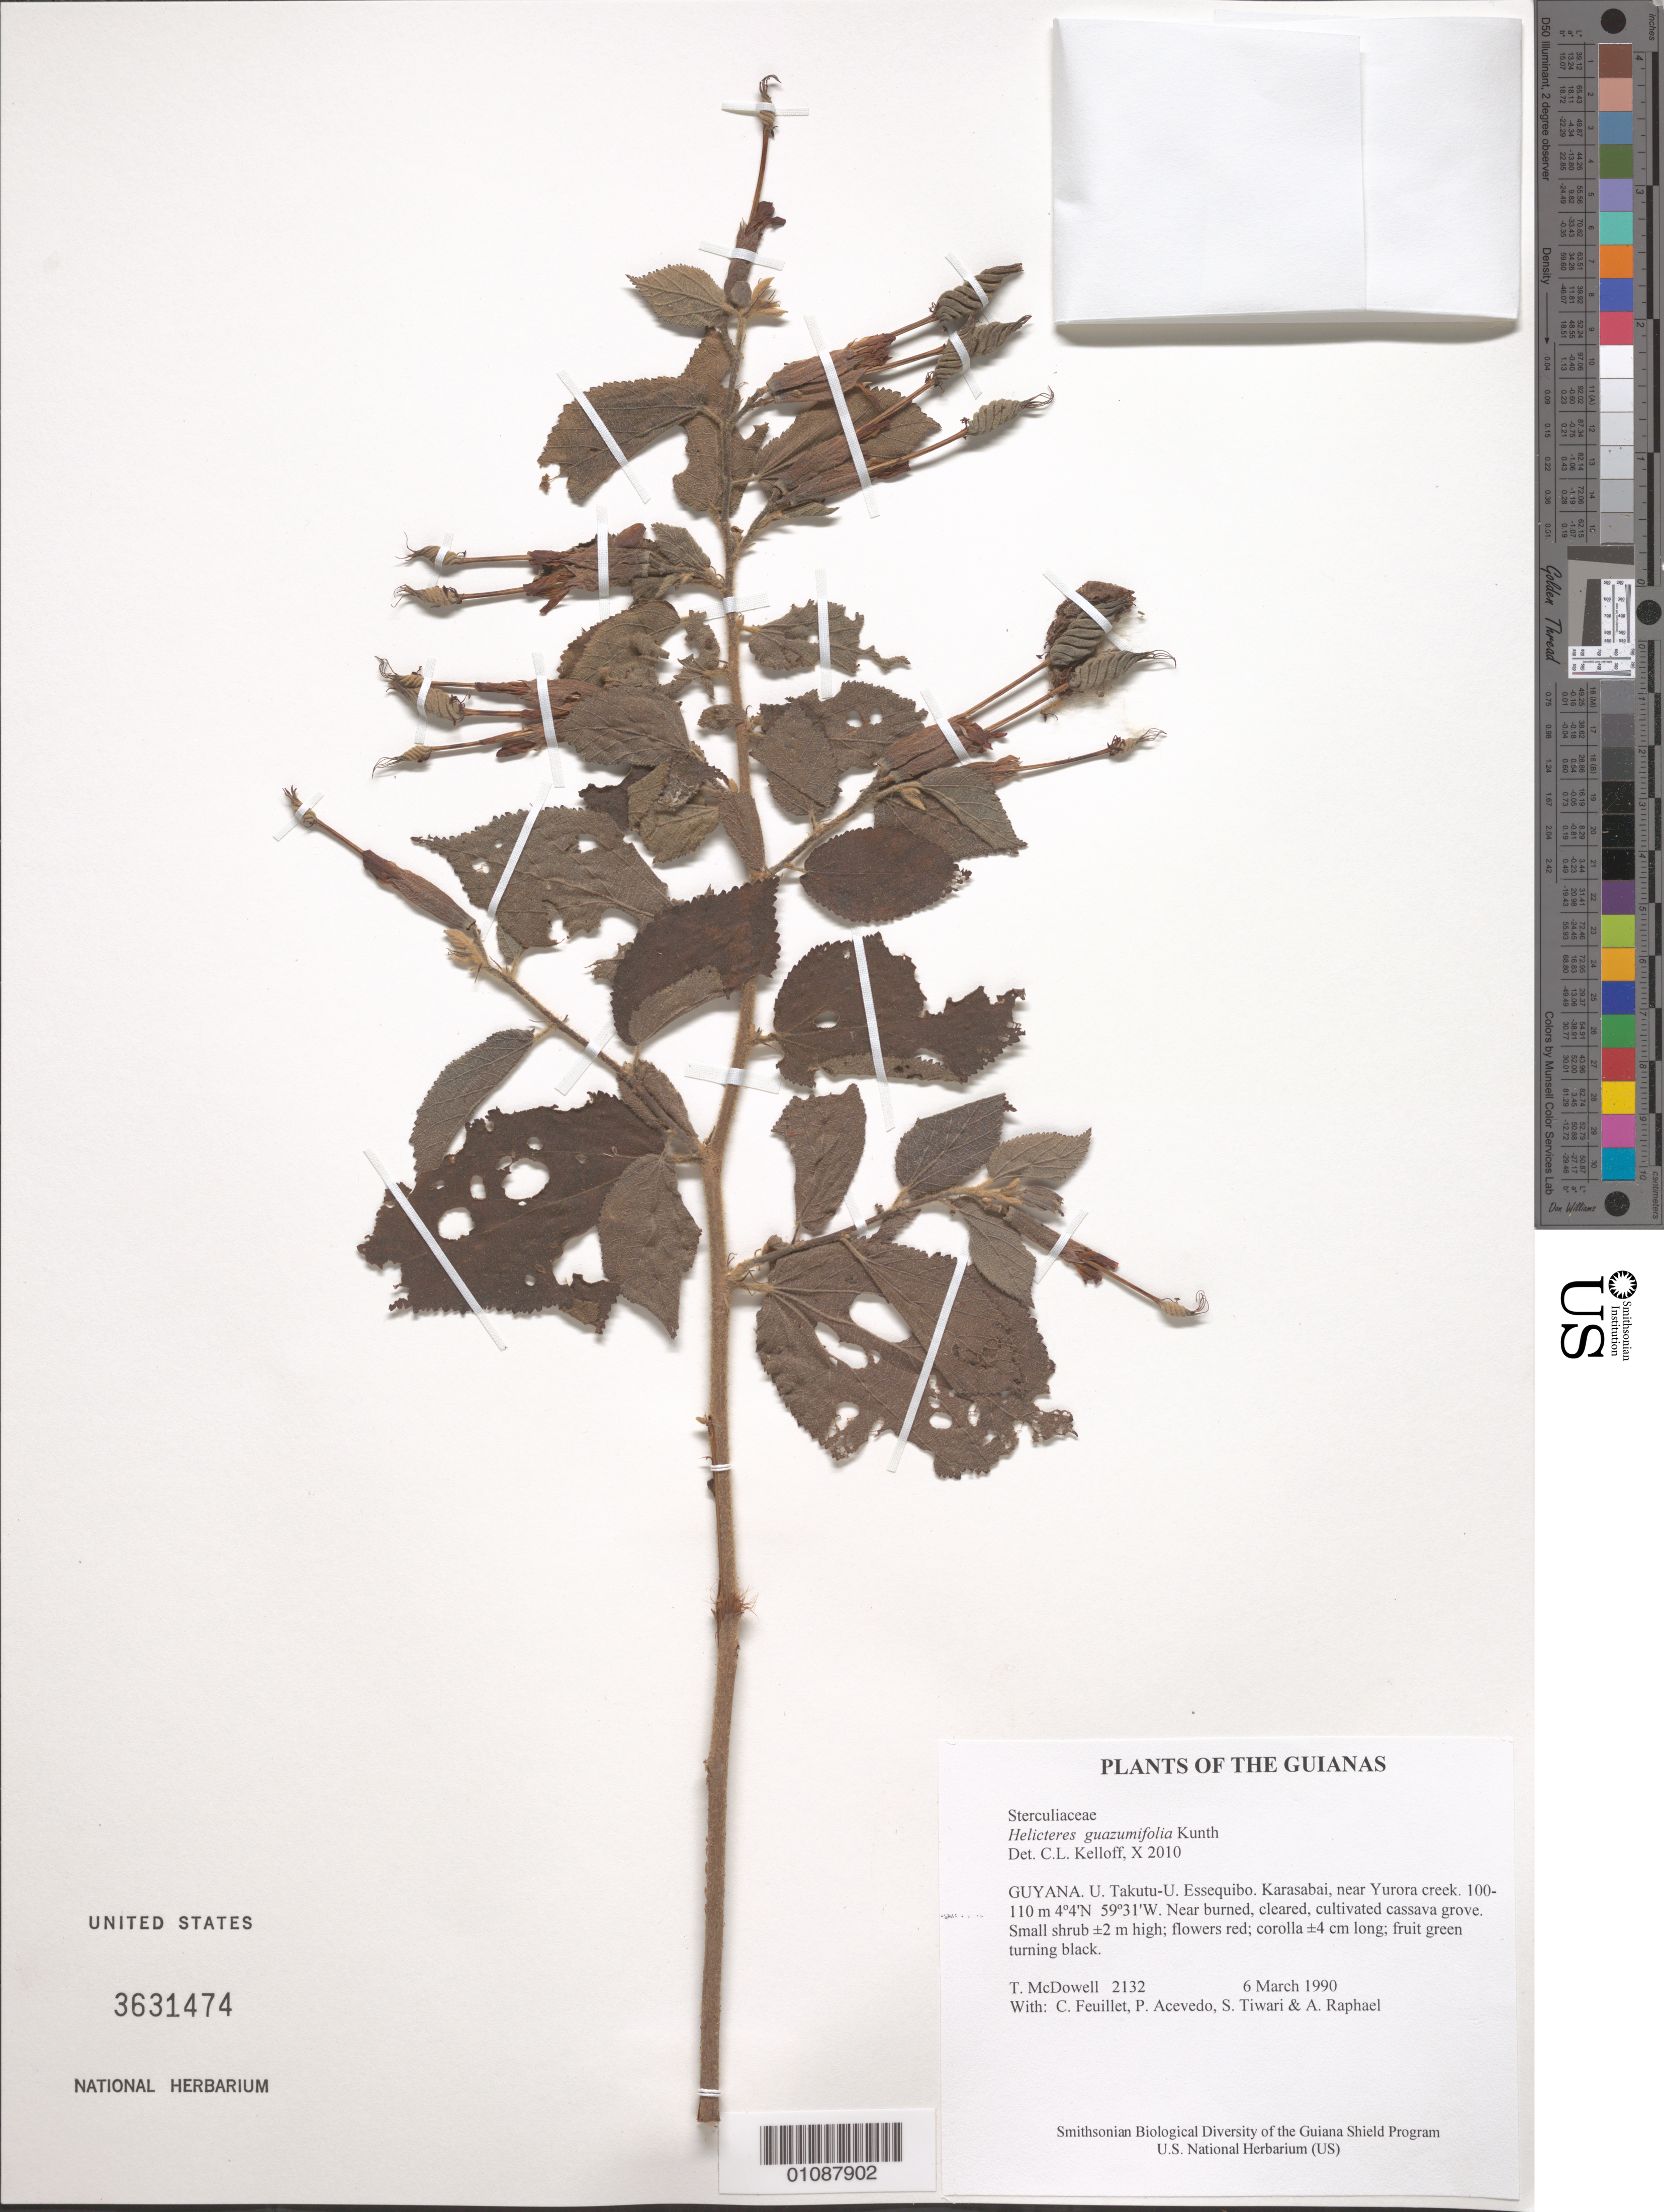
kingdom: Plantae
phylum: Tracheophyta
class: Magnoliopsida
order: Malvales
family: Malvaceae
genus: Helicteres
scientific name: Helicteres guazumifolia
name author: Kunth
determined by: Kelloff, Carol L., (US), Smithsonian Institution - National Museum of Natural History (UNITED STATES)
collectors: T. McDowell, C. Feuillet, P. Acevedo-Rodr., S. Tiwari & A. Raphael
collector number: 2132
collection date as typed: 6 March 1990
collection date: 1990-03-06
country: Guyana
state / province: U. Takutu-U. Essequibo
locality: Karasabai, near Yurora creek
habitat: Near burned, cleared, cultivated cassava grove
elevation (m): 100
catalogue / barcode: US 3631474